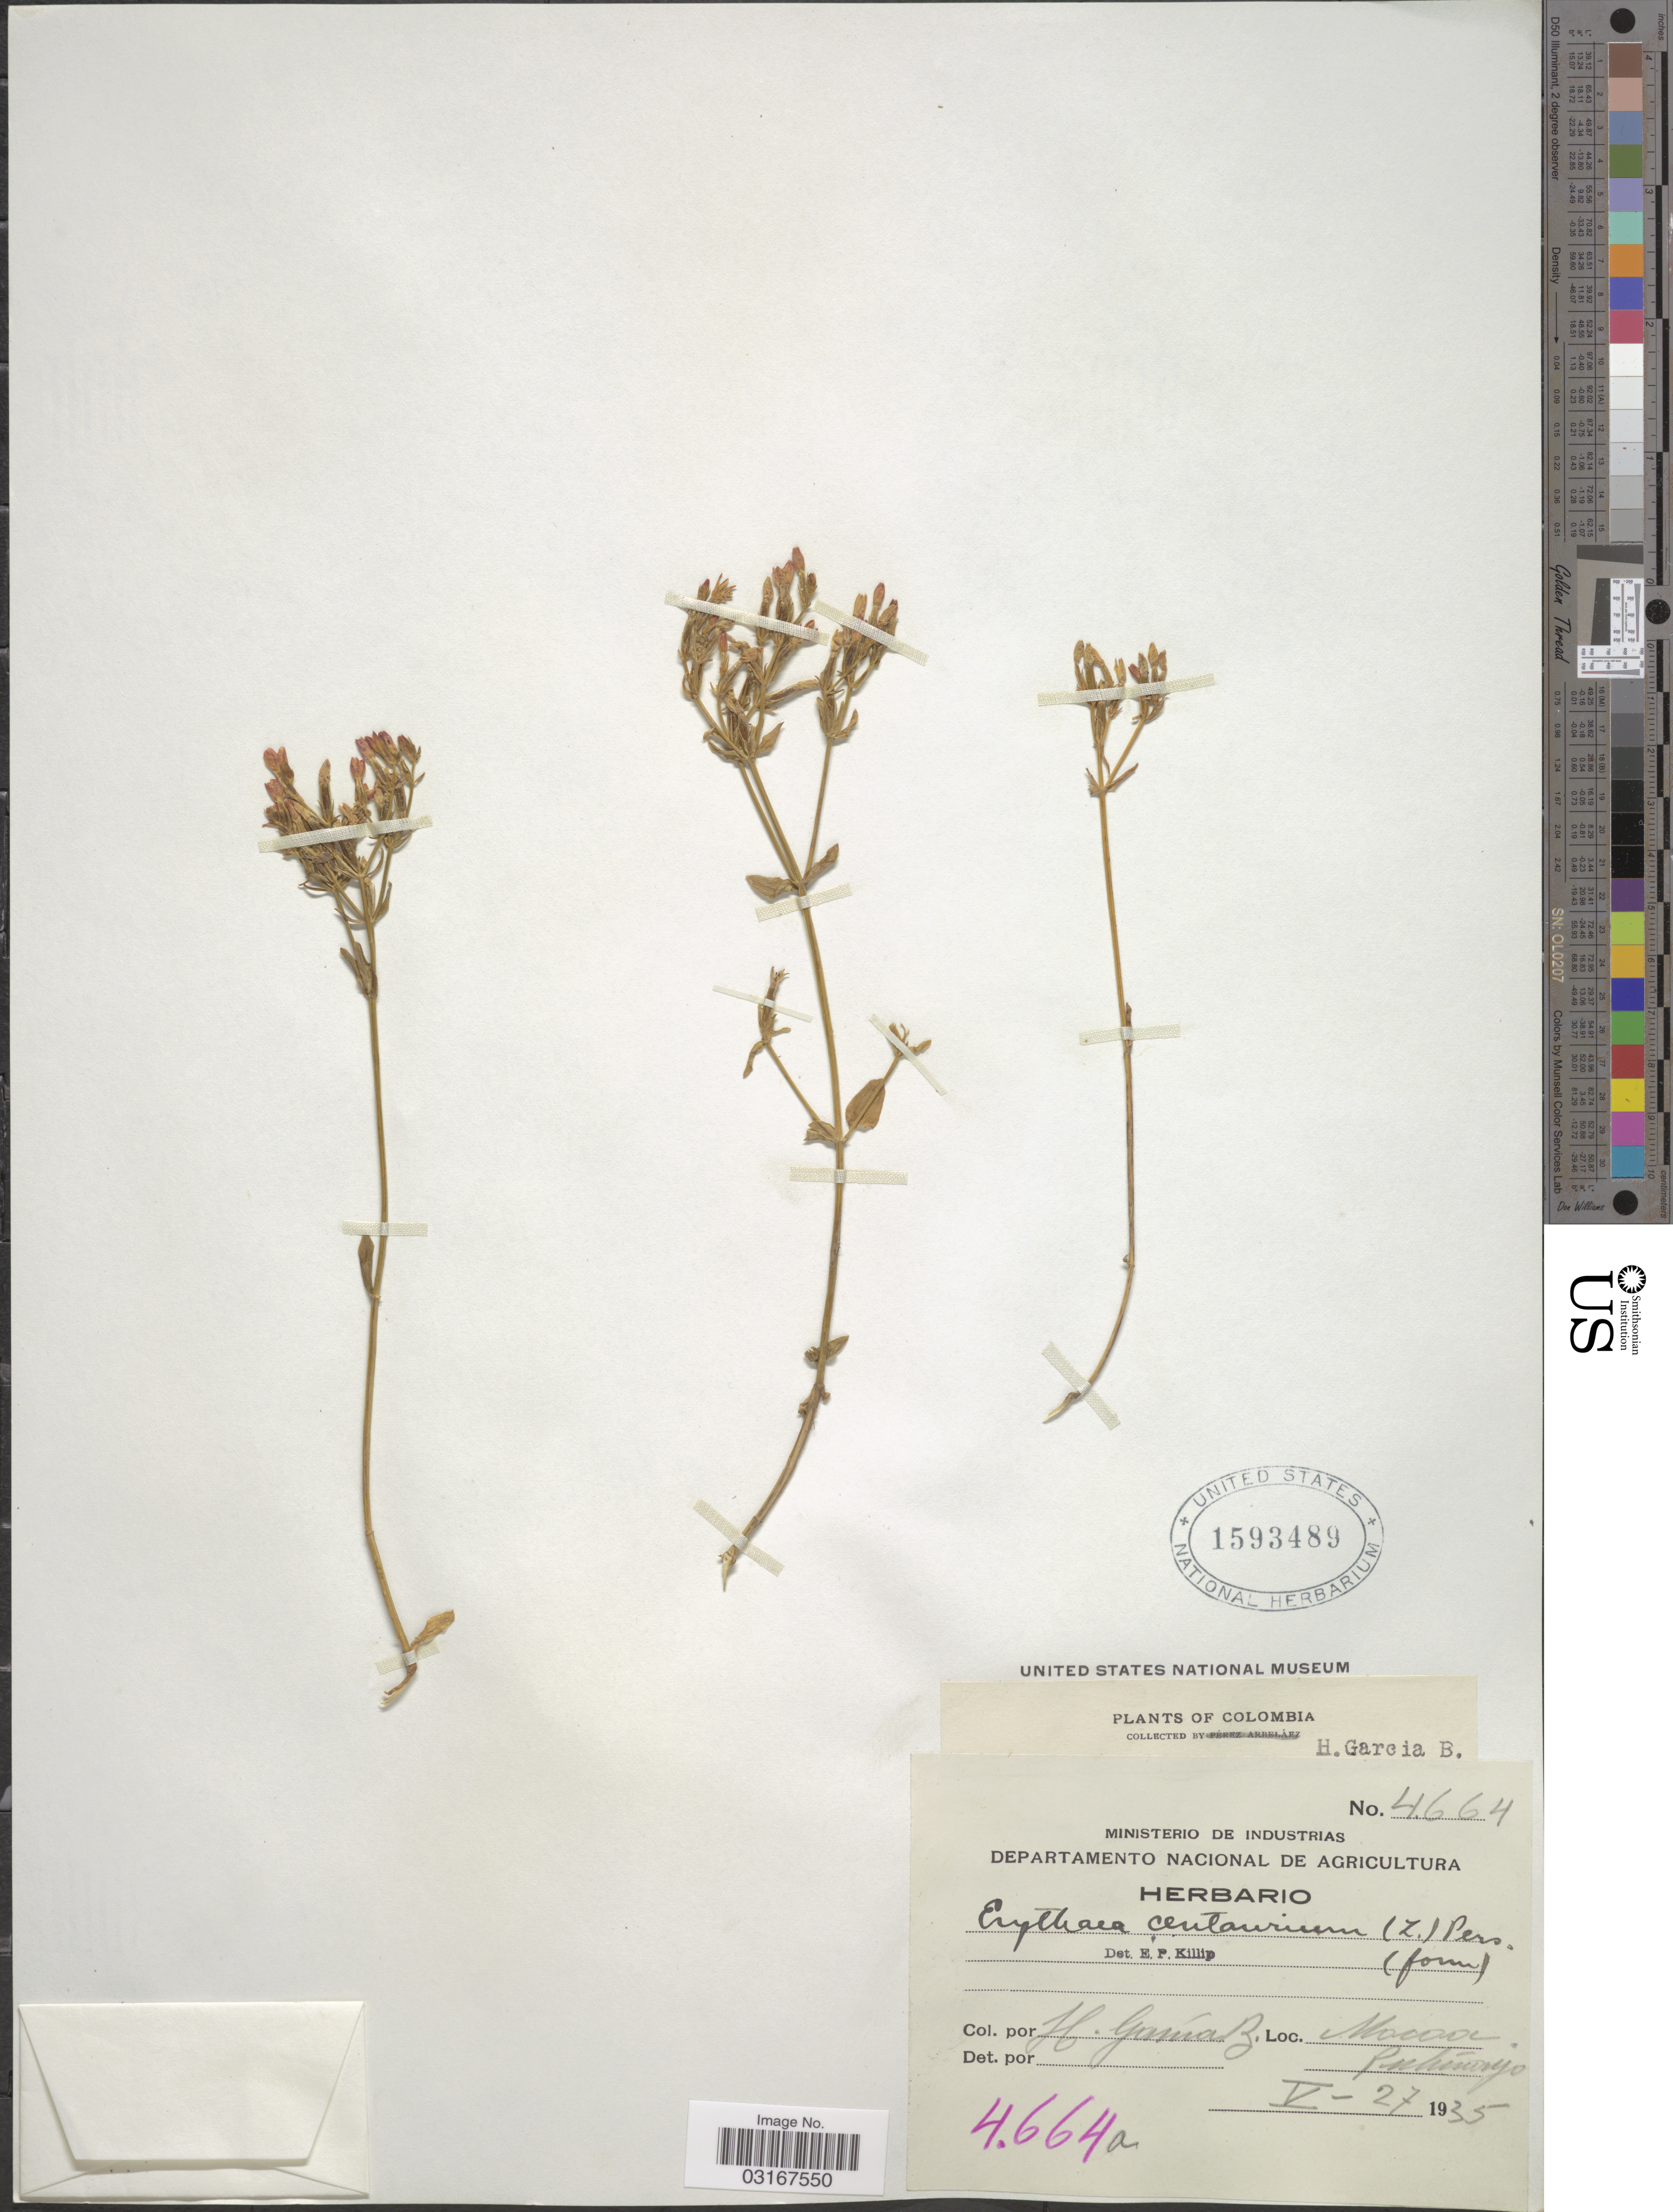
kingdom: Plantae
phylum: Tracheophyta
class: Magnoliopsida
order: Gentianales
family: Gentianaceae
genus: Centaurium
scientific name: Centaurium erythraea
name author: Rafn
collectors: H. García B.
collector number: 4664a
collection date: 1935-05-27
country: Colombia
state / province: Putumayo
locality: Mocoa.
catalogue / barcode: US 1593489